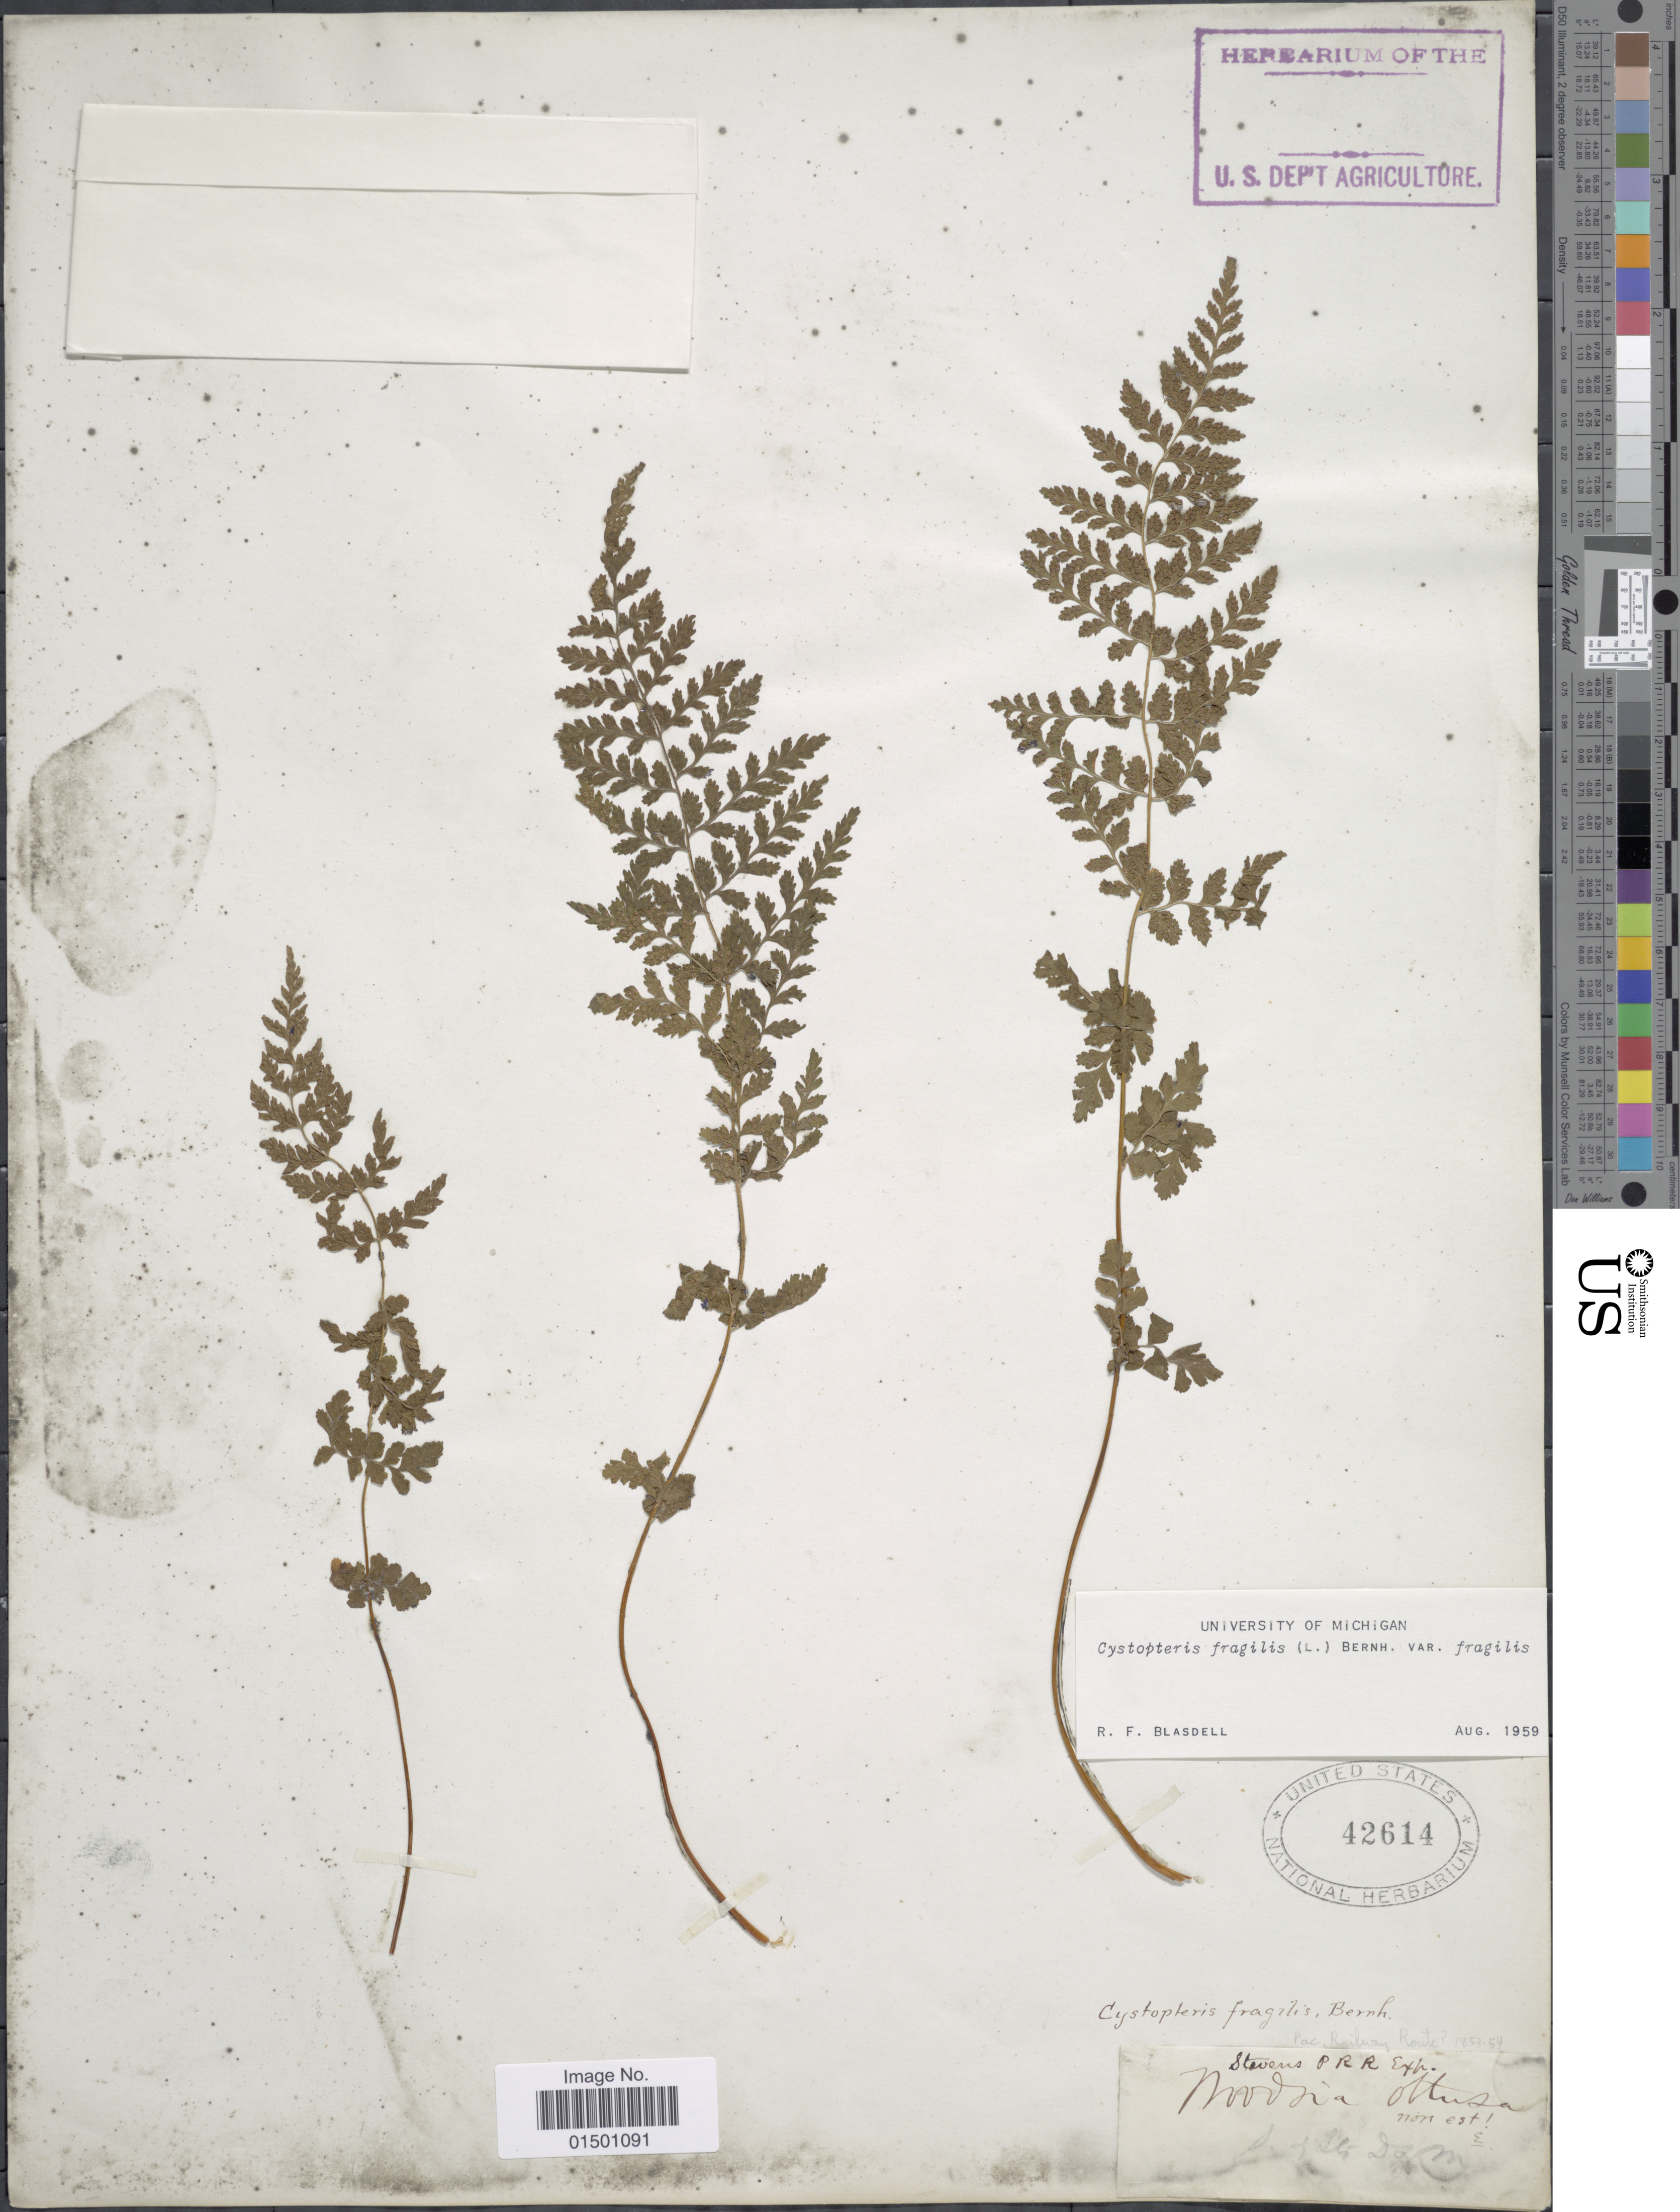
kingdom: Plantae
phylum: Tracheophyta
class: Polypodiopsida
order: Polypodiales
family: Cystopteridaceae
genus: Cystopteris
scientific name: Cystopteris diaphana x C. fragilis (L.) Bernh.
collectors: Stevens Pacific Railroad Survey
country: United States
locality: Pac Railway Route [unsure placement]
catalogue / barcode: US 42614